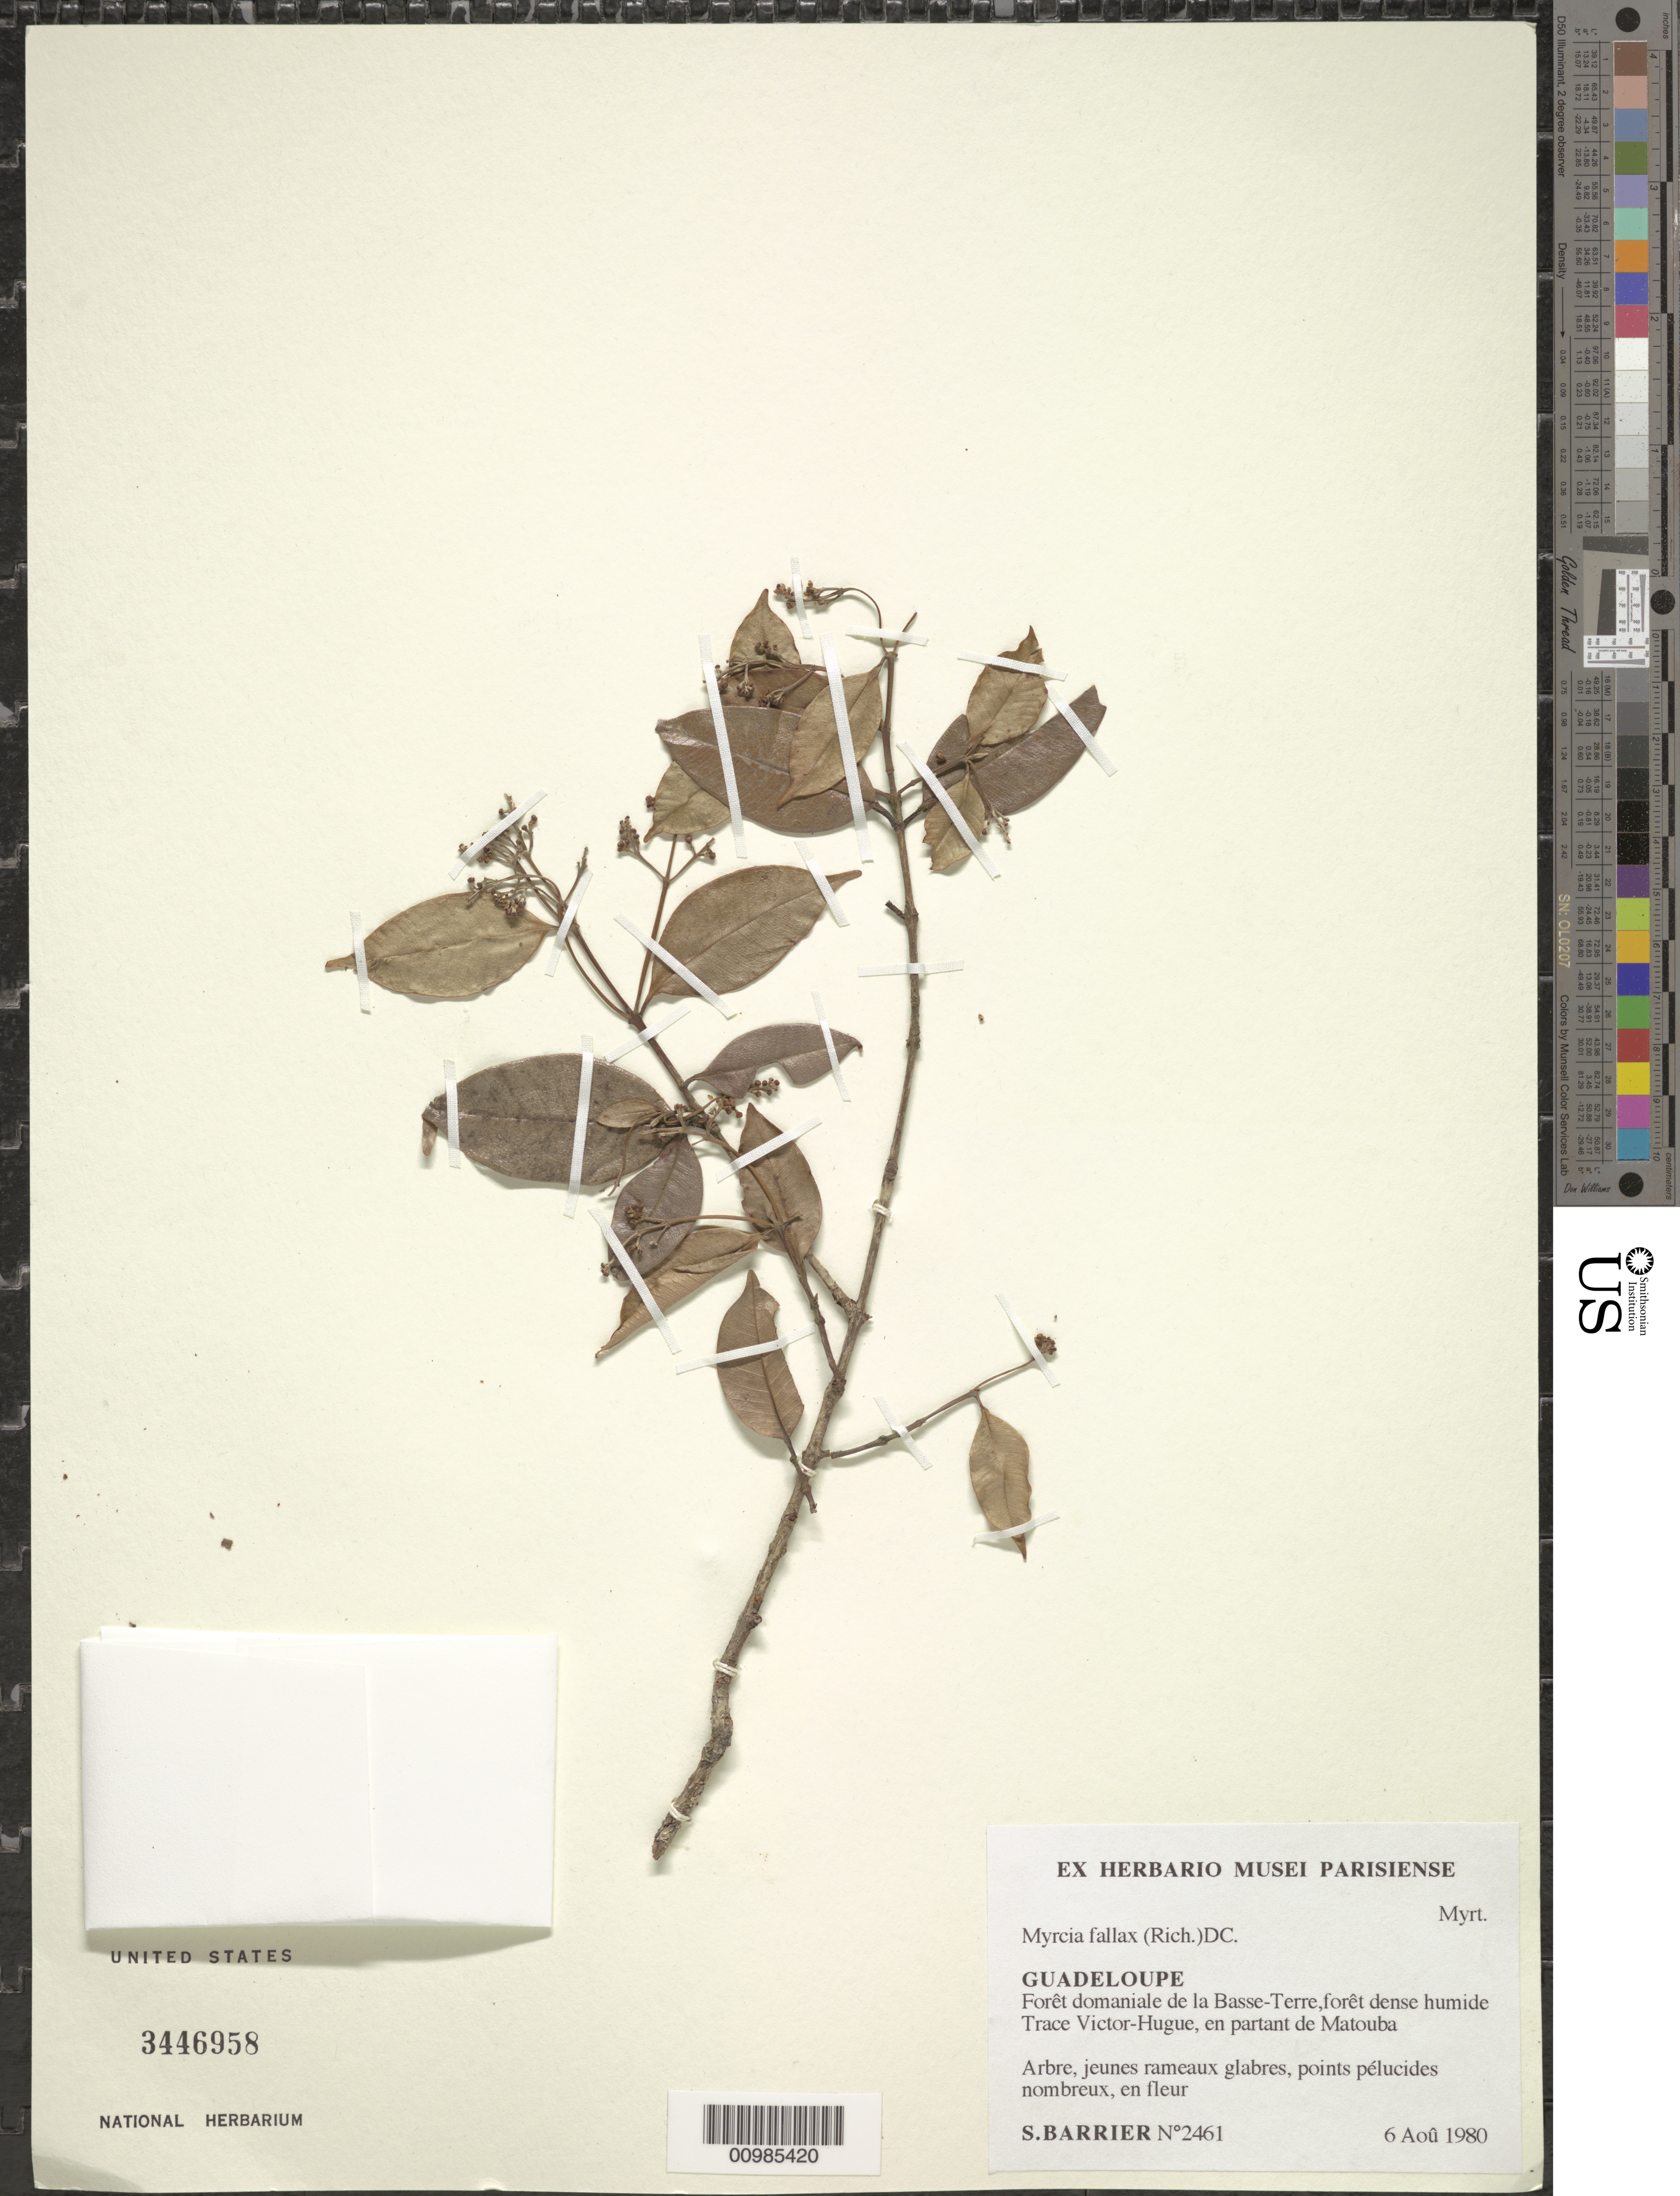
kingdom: Plantae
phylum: Tracheophyta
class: Magnoliopsida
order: Myrtales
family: Myrtaceae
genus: Myrcia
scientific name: Myrcia fallax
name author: (Rich.) DC.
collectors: S. Barrier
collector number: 2461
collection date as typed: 06 Aug 1980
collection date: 1980-08-06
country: Guadeloupe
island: Basse Terre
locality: Trace Victor-Hugue, en partant de Matouba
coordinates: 0 N, 0 E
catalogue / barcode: US 3446958